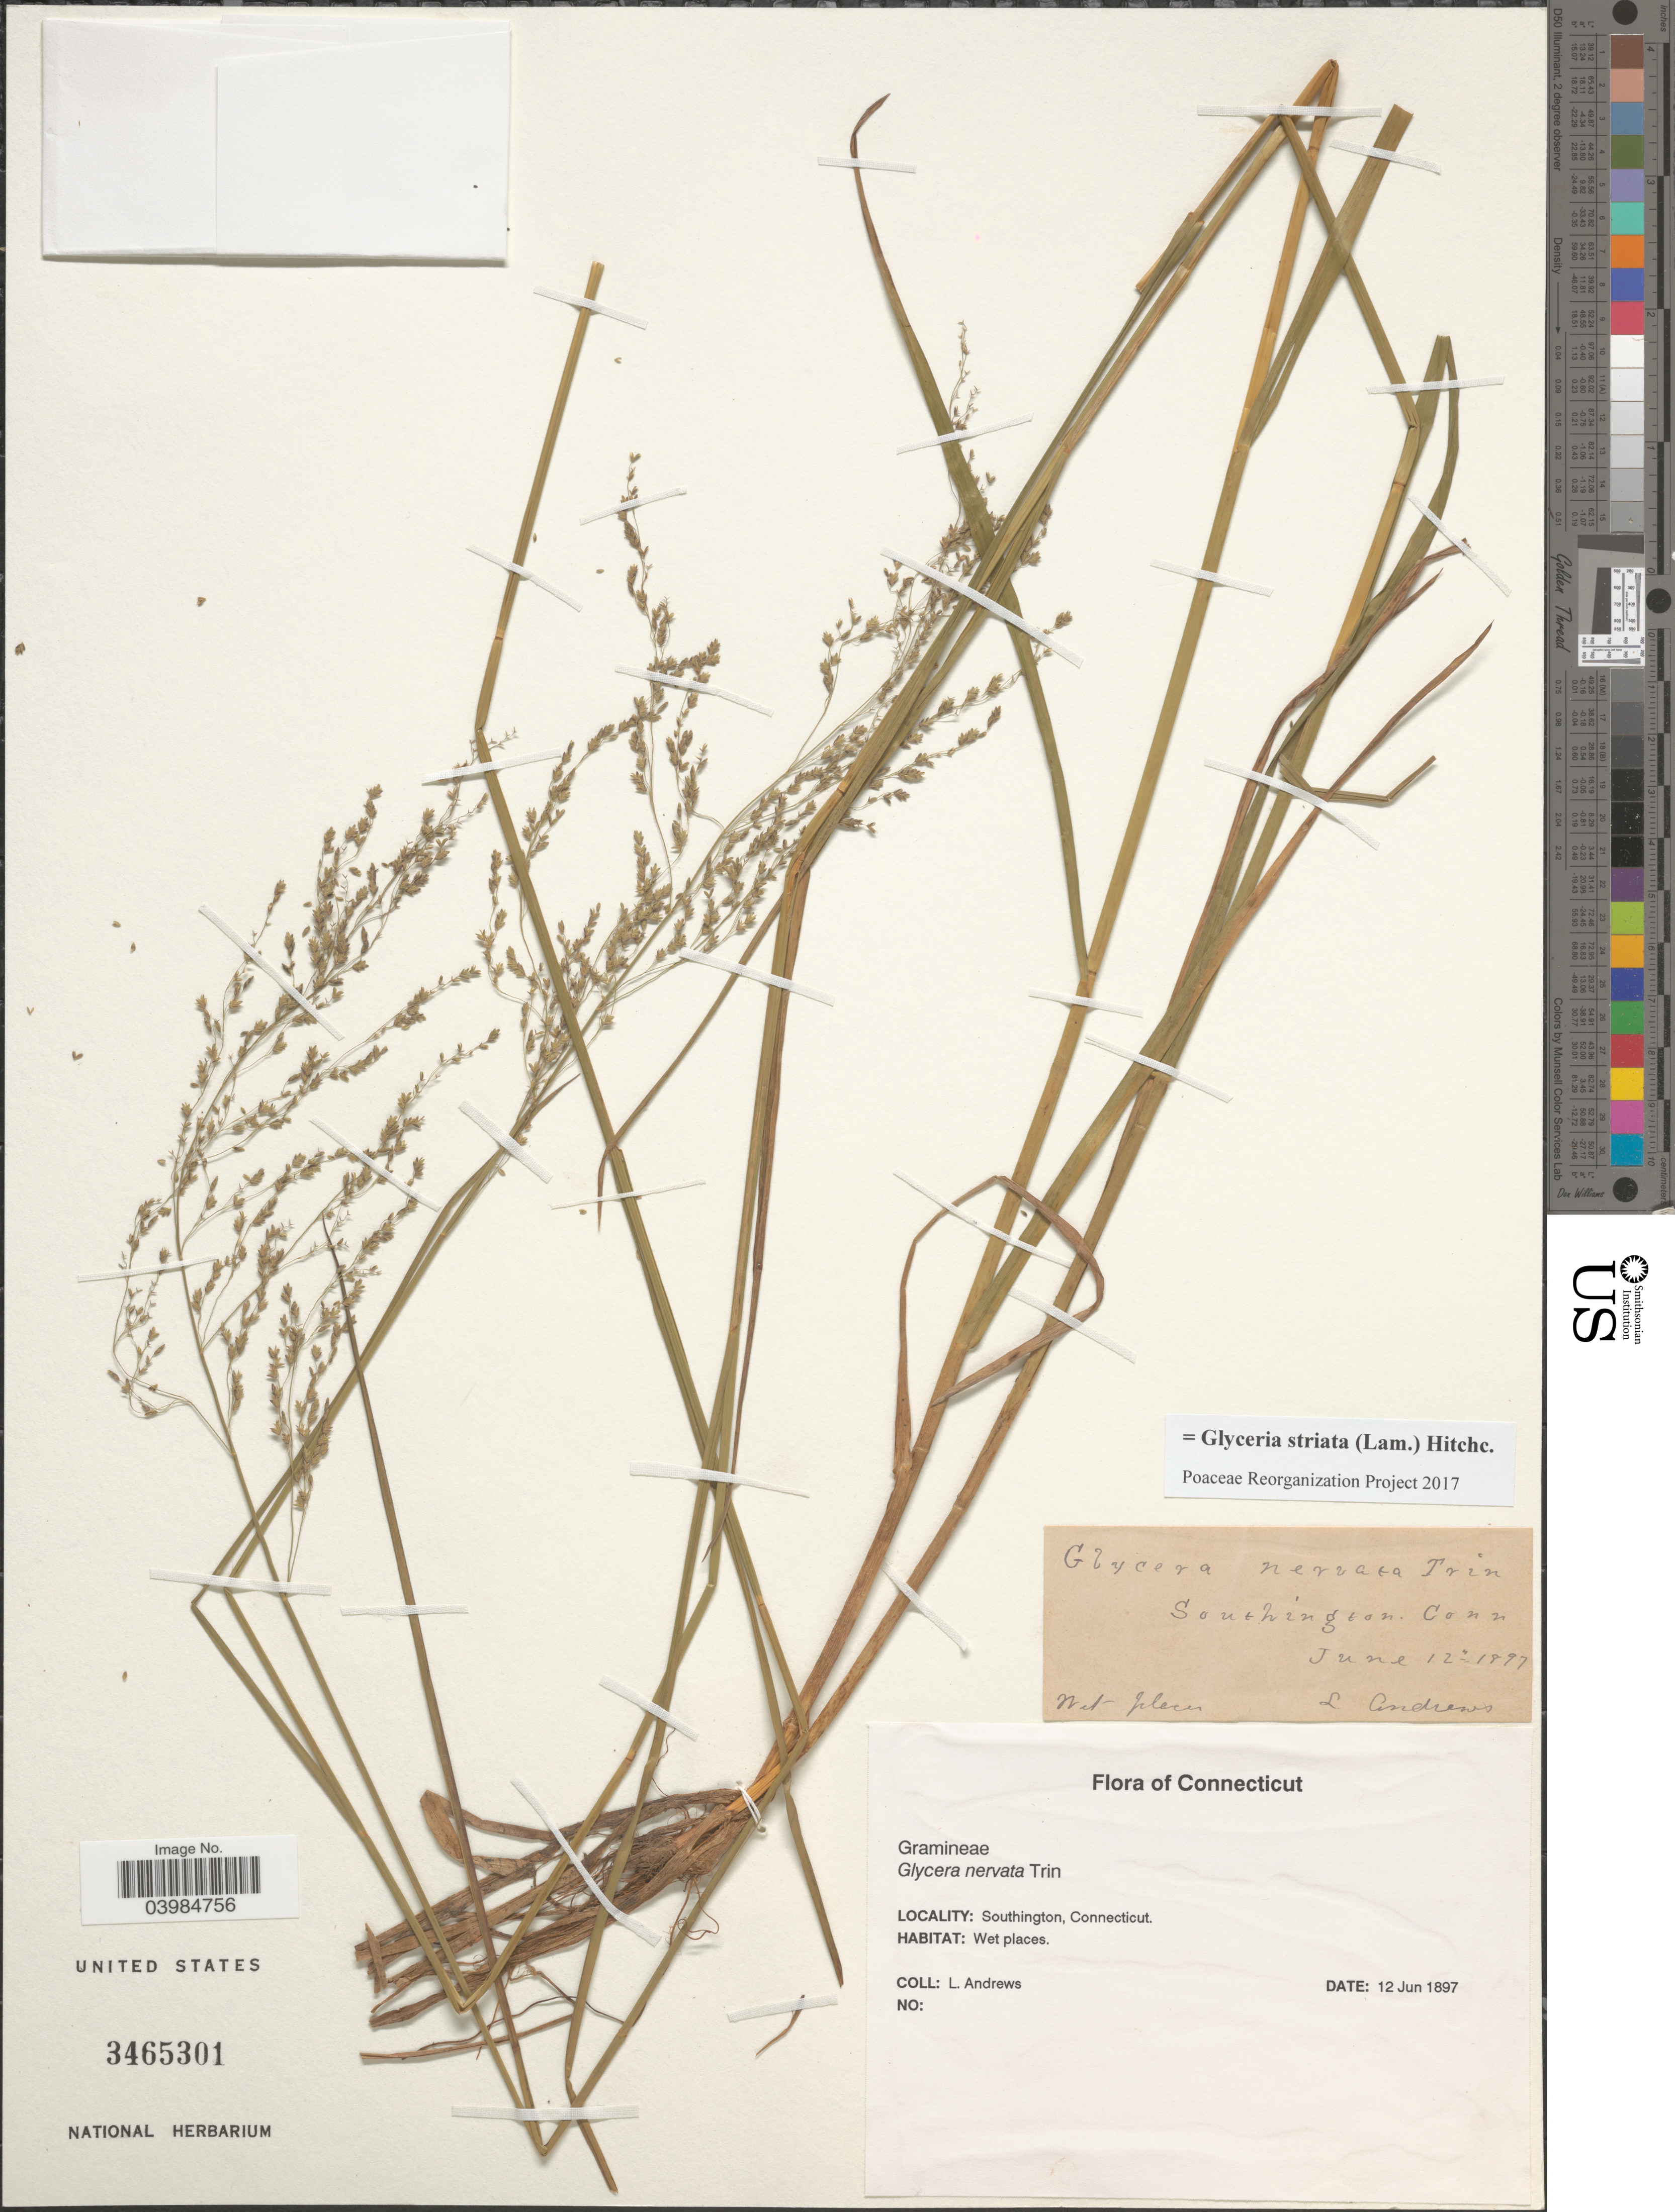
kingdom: Plantae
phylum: Tracheophyta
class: Liliopsida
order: Poales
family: Poaceae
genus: Glyceria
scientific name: Glyceria striata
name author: (Lam.) Hitchc.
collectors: L. Andrews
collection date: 1897-06-12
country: United States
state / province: Connecticut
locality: Southington.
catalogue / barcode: US 3465301